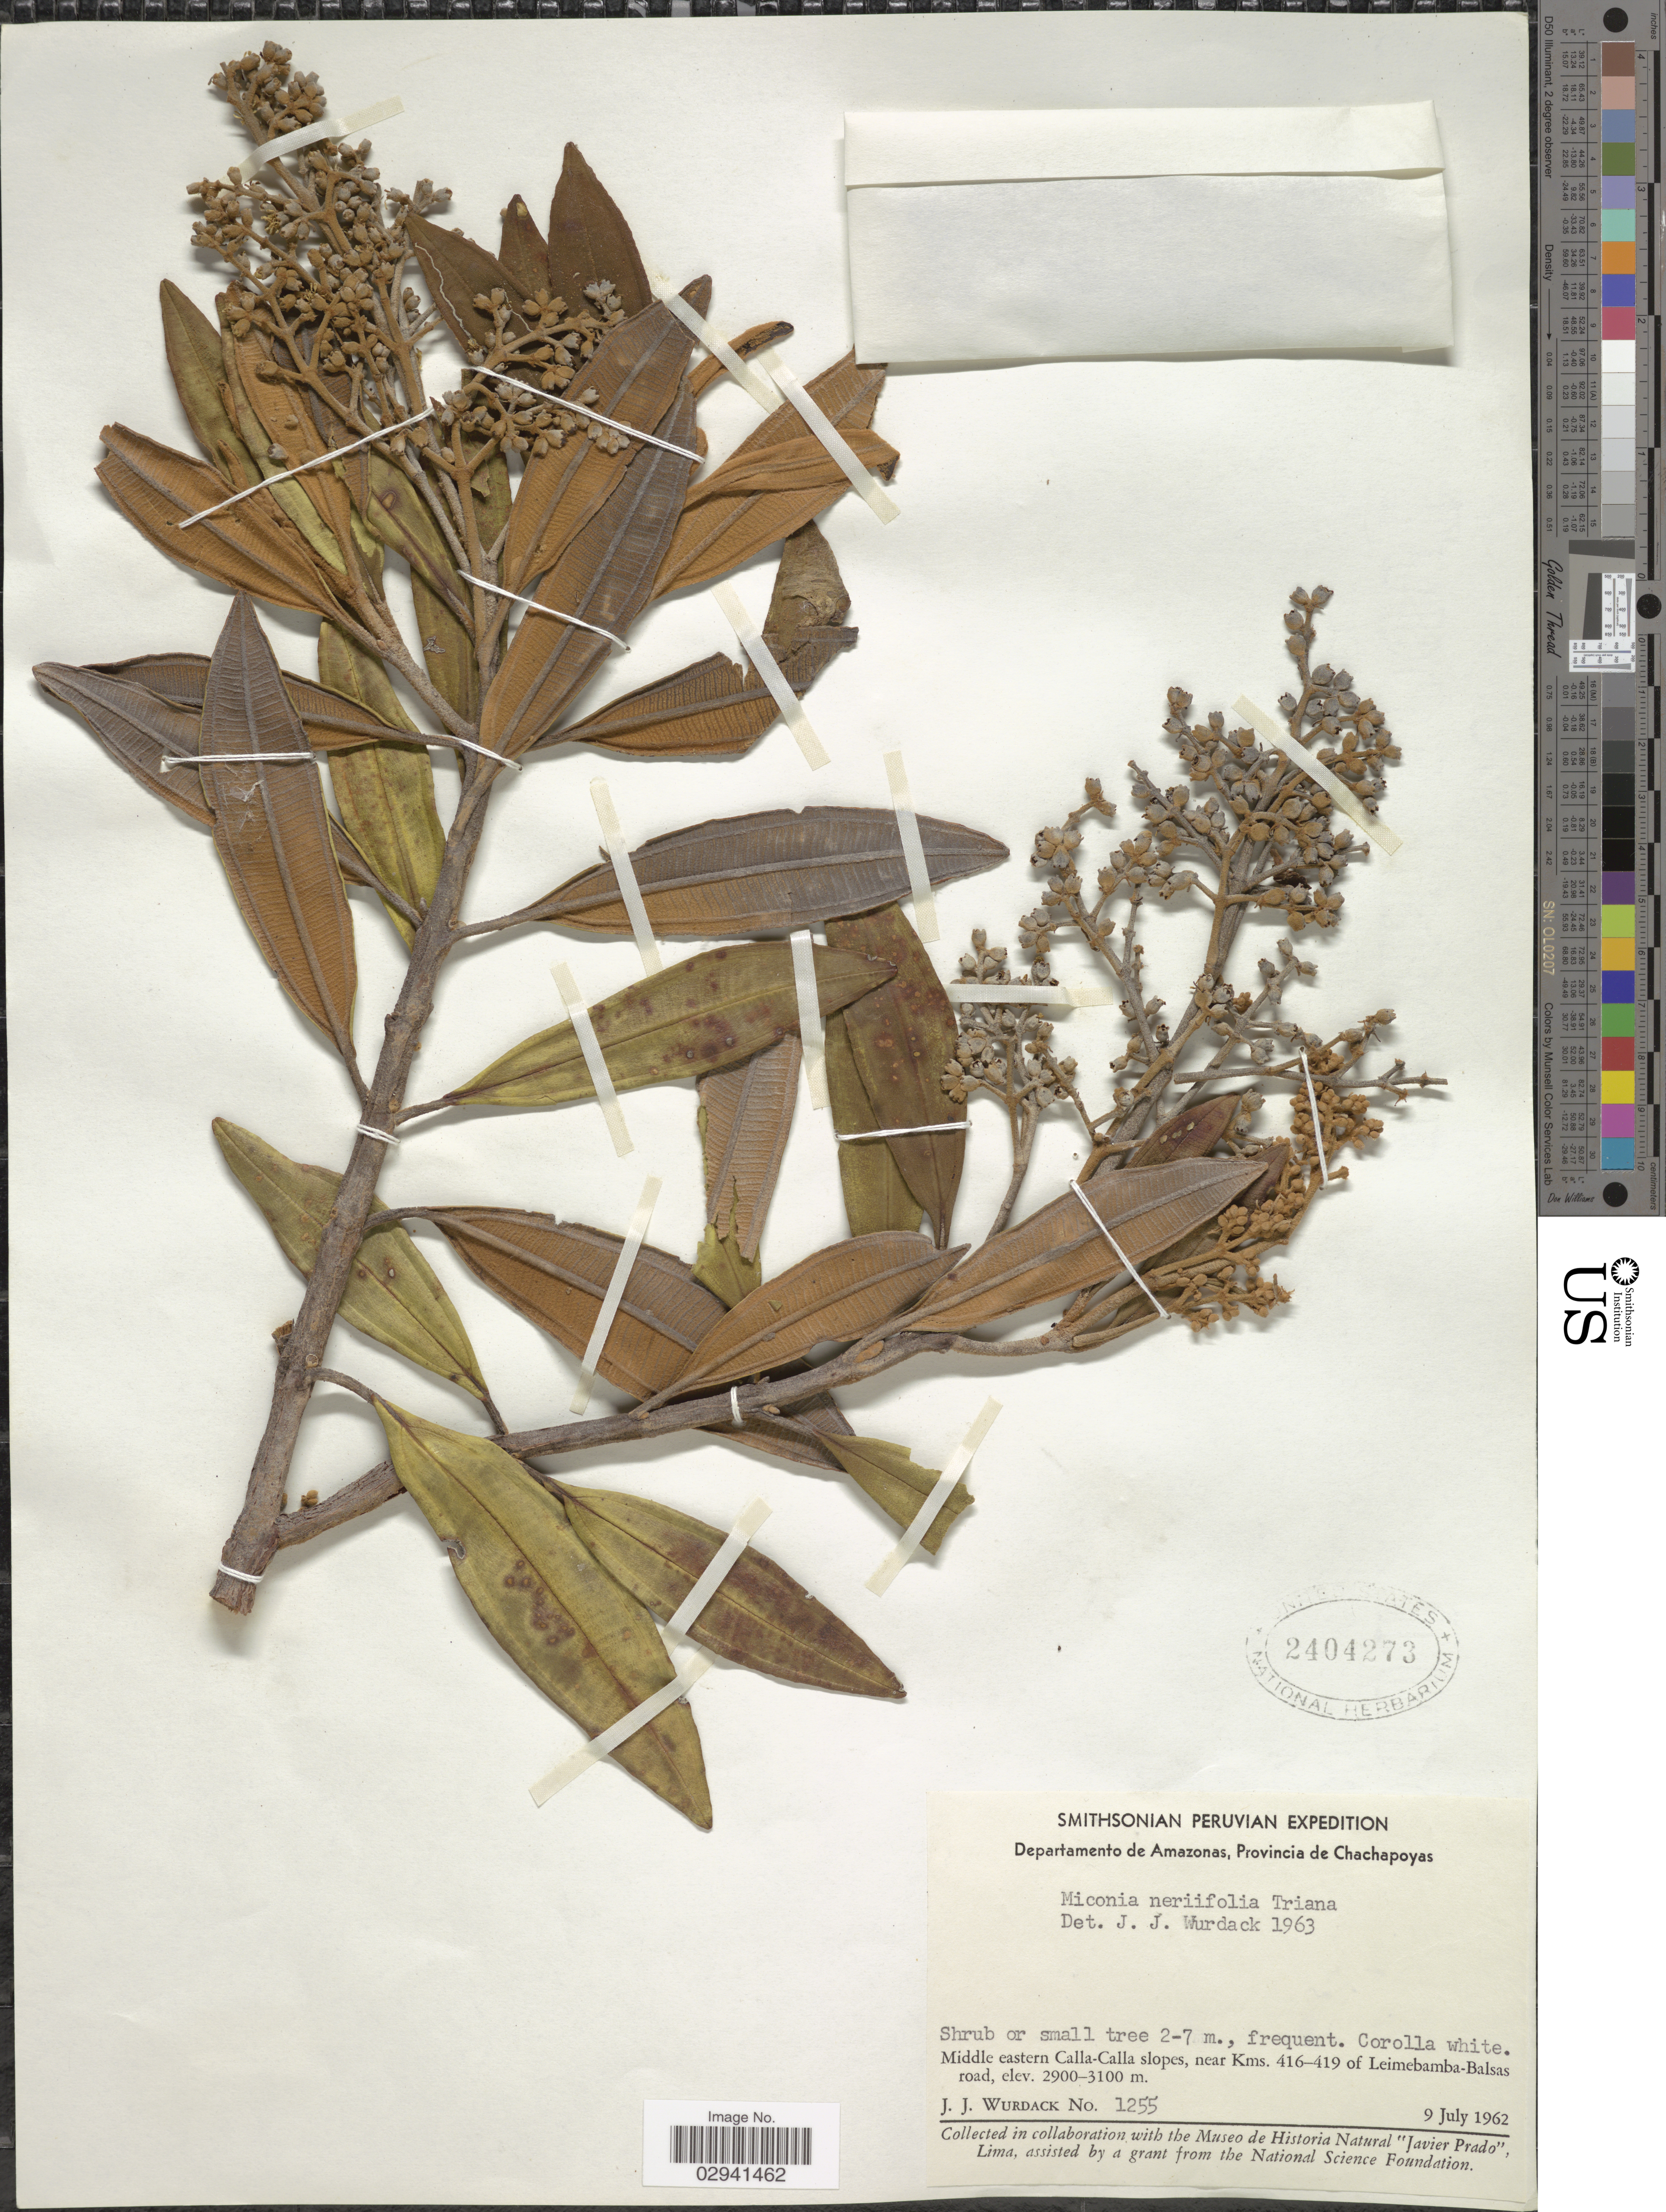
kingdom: Plantae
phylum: Tracheophyta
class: Magnoliopsida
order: Myrtales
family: Melastomataceae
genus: Miconia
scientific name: Miconia neriifolia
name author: Triana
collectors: J. J. Wurdack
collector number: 1255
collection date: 1962-07-09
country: Peru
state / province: Amazonas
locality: Departamento de Amazonas, Provincia de Chachapoyas, Middle eastern Calla-Calla slopes, near Kms. 416-419 of Leimebamba-Balsas road.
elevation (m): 2900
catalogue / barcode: US 2404273